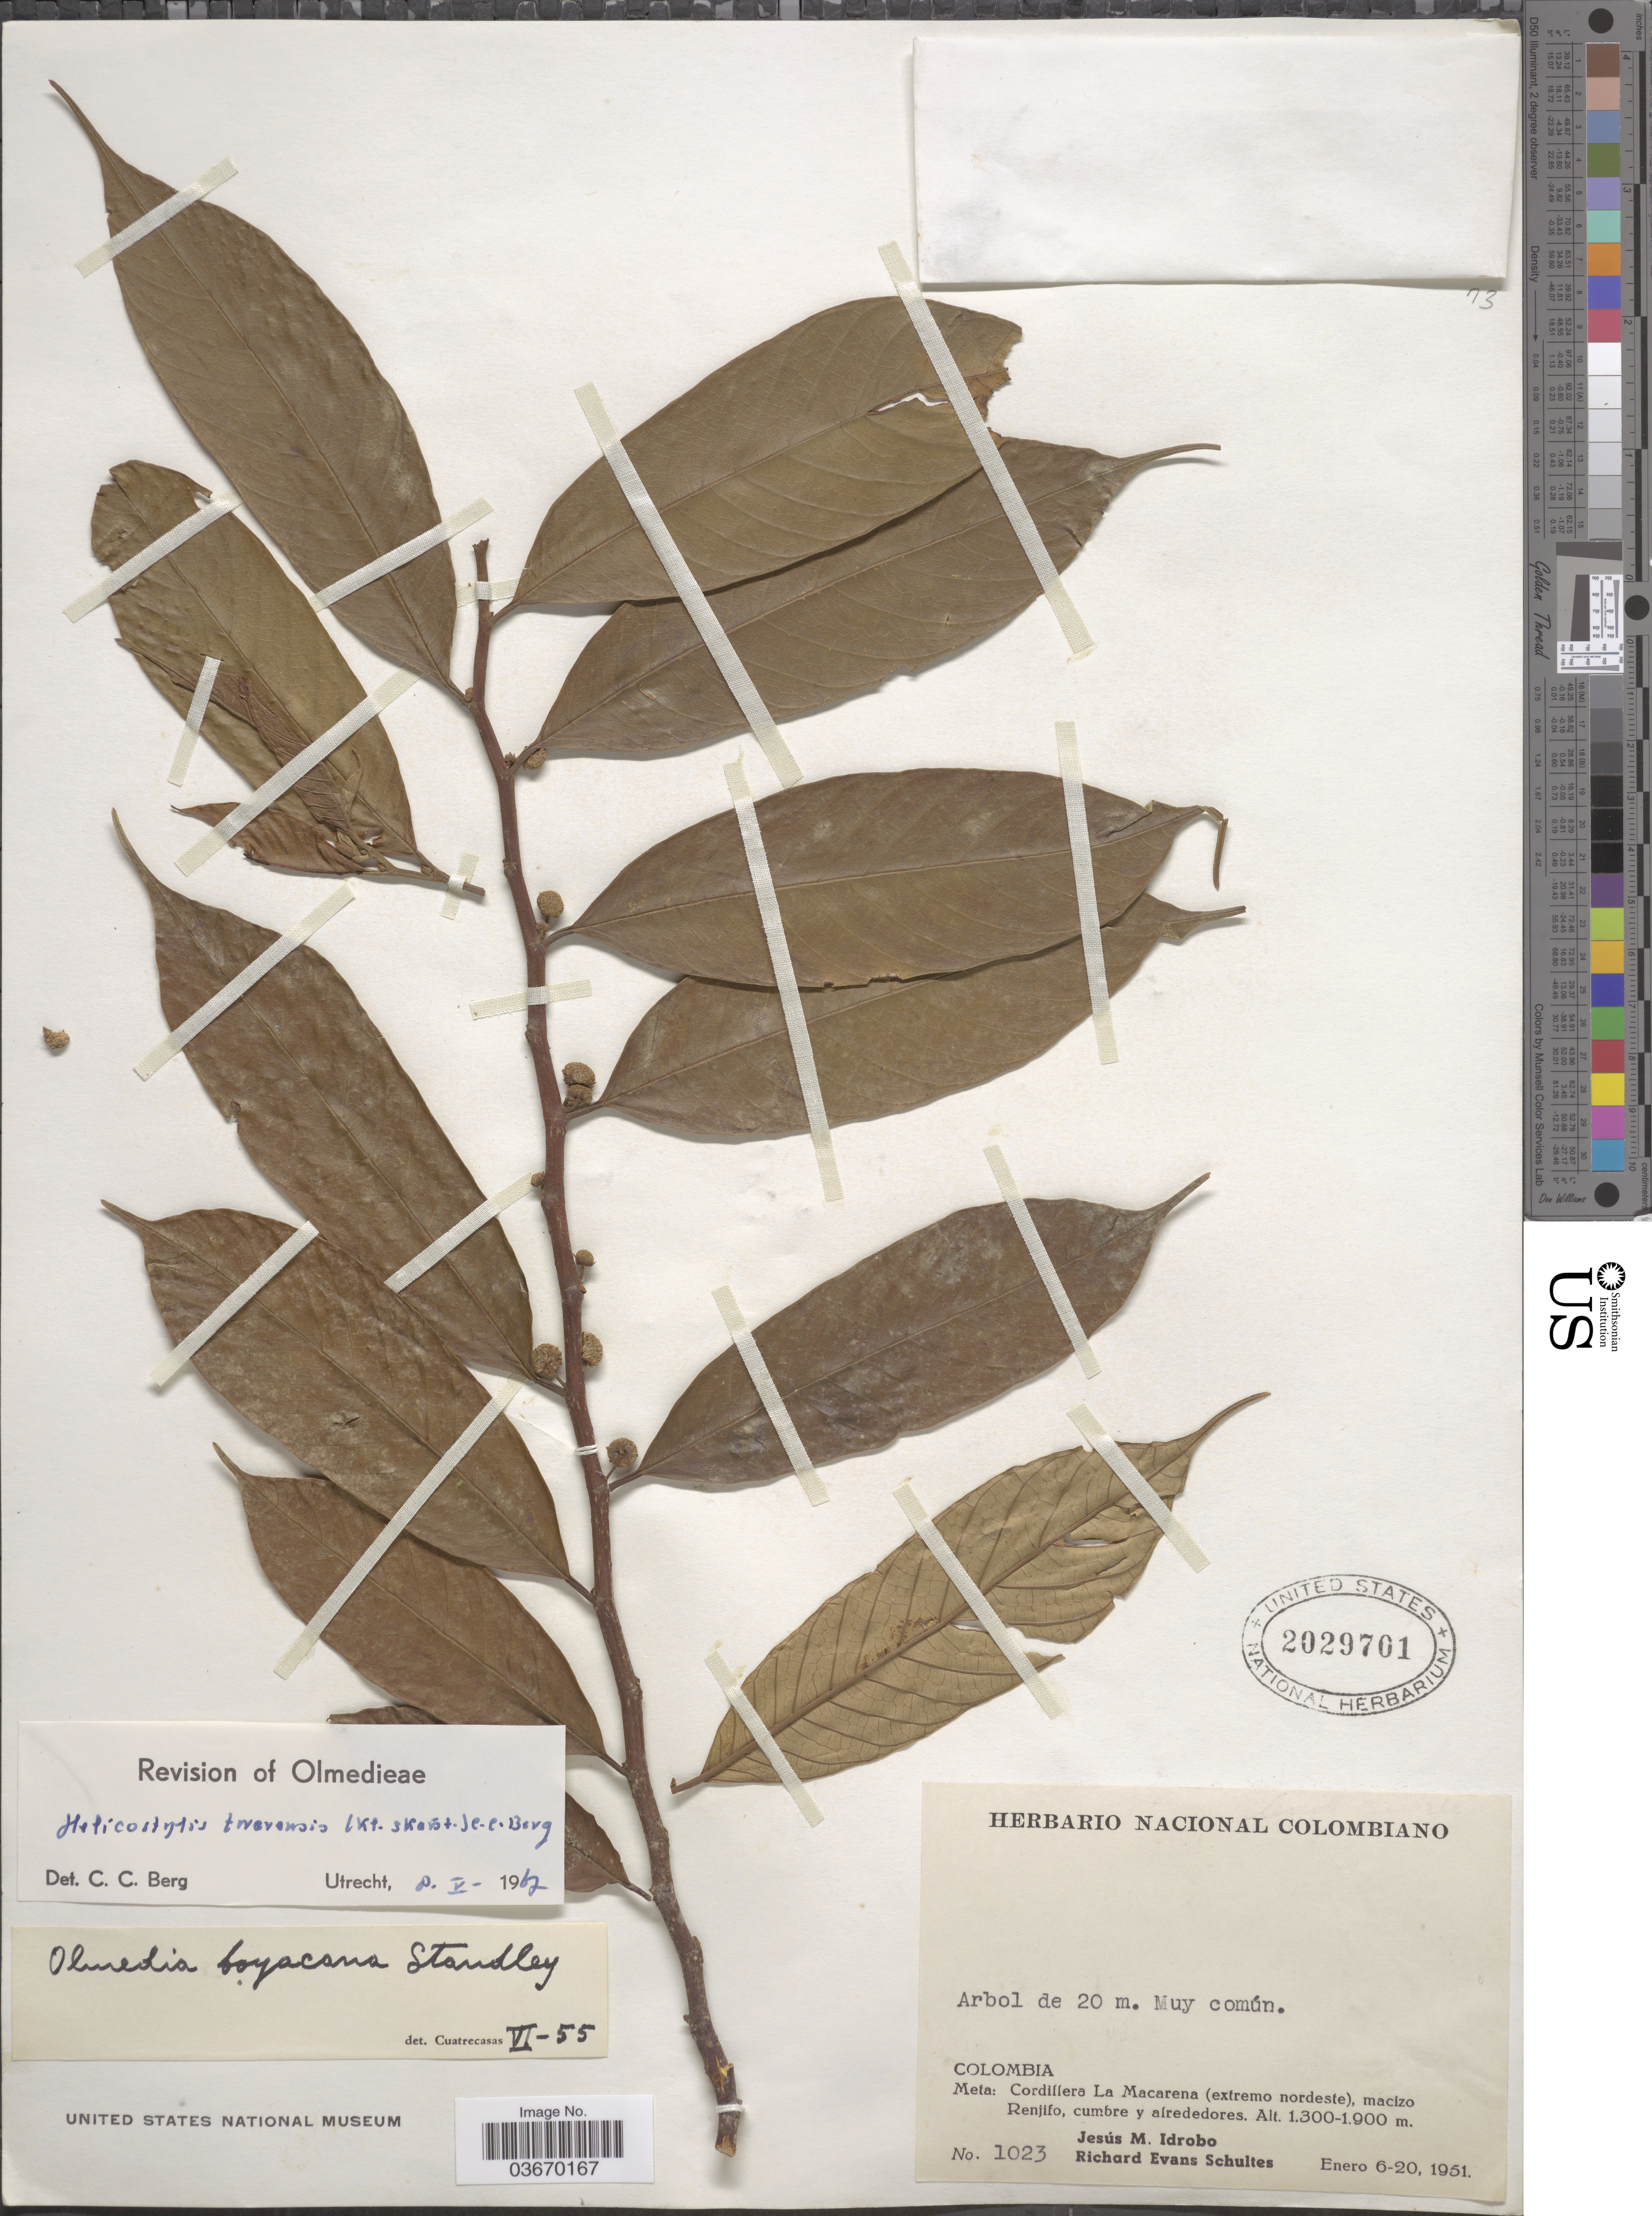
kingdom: Plantae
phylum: Tracheophyta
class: Magnoliopsida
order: Rosales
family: Moraceae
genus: Helicostylis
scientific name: Helicostylis tovarensis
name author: (Klotzsch & H. Karst.) C.C. Berg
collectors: J. M. Idrobo & R. E. Schultes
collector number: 1023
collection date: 1951-01-06/1951-01-20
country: Colombia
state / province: Meta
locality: Cordillera La Macarena (extremo nordeste), macizo Renjifo, cumbre y alrededores.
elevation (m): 1300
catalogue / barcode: US 2029701